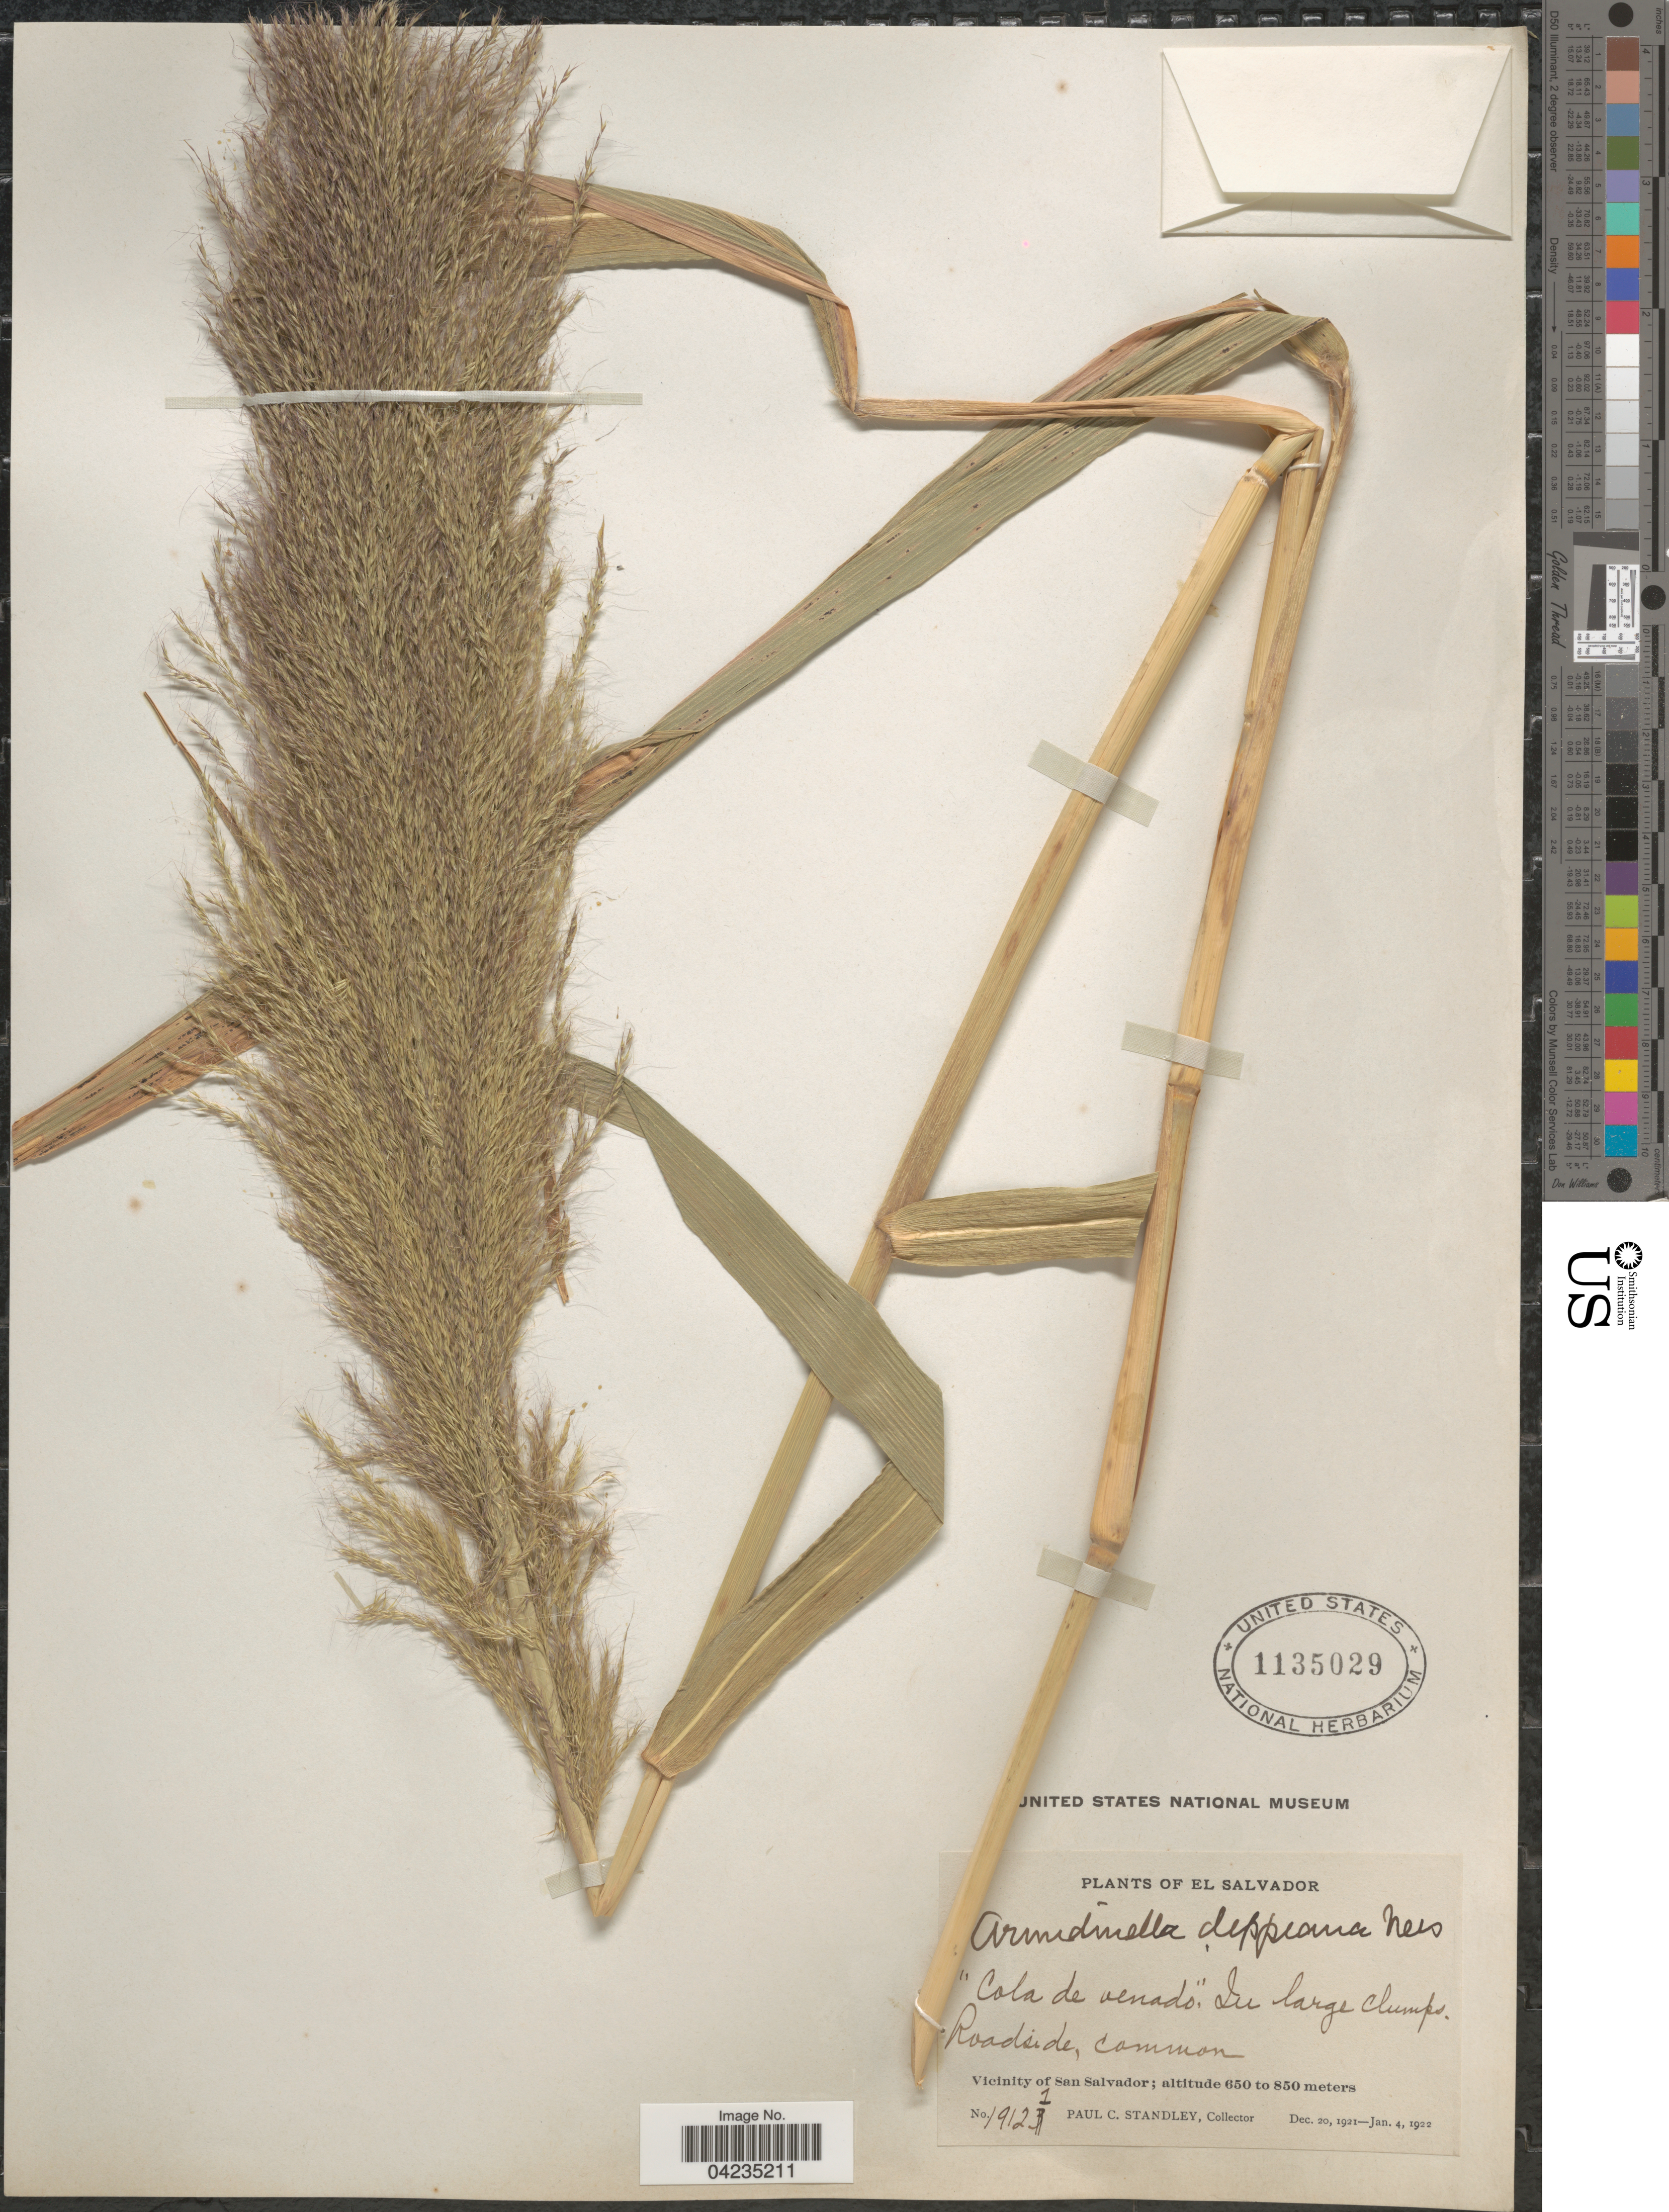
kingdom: Plantae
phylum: Tracheophyta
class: Liliopsida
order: Poales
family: Poaceae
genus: Arundinella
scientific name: Arundinella deppeana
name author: Nees ex Steud.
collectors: P. C. Standley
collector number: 19121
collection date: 1921-12-20/1922-01-04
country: El Salvador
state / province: San Salvador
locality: Roadside, common. Vicinity of San Salvador.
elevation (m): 650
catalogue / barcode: US 1135029